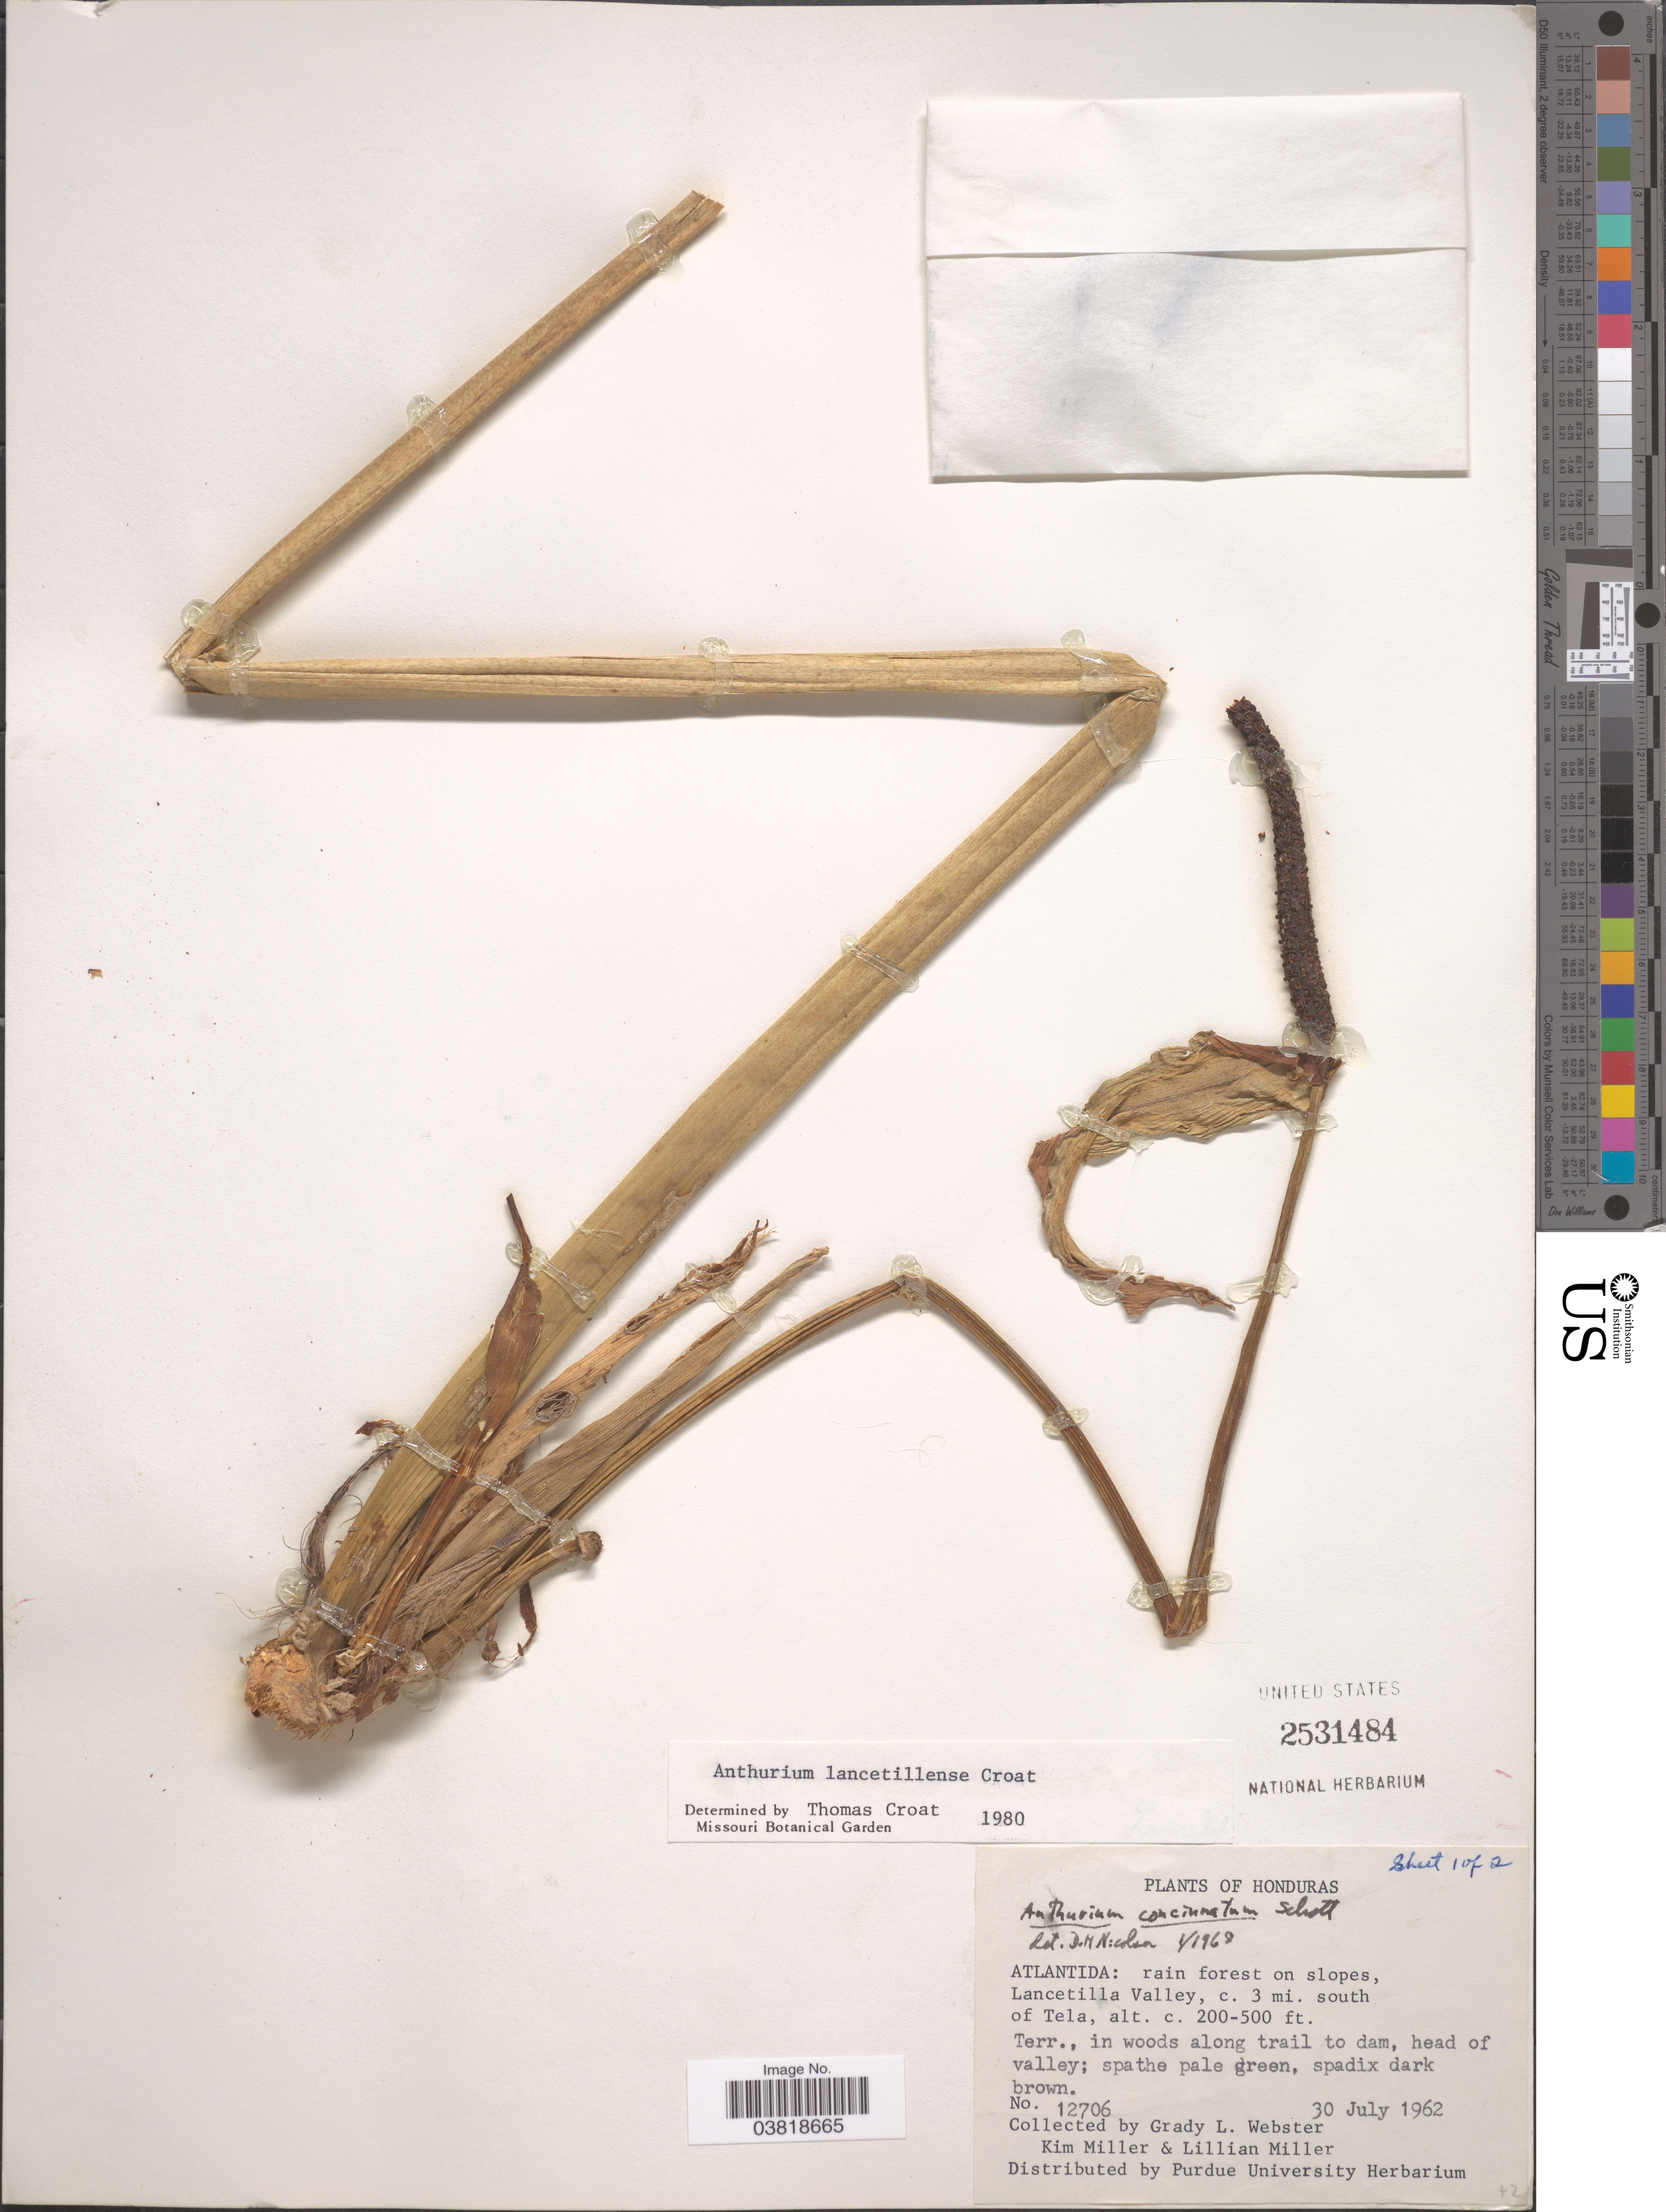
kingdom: Plantae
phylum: Tracheophyta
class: Liliopsida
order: Alismatales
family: Araceae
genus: Anthurium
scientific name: Anthurium lancetillense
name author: Croat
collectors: G. L. Webster, K. Miller & L. Miller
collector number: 12706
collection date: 1962-07-30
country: Honduras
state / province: Atlantida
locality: Rain forest on slopes, Lancetilla Valley, c. 3 mi. south of Tela, Terr., in woods along trail to dam, head of valley.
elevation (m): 61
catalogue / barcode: US 2531484